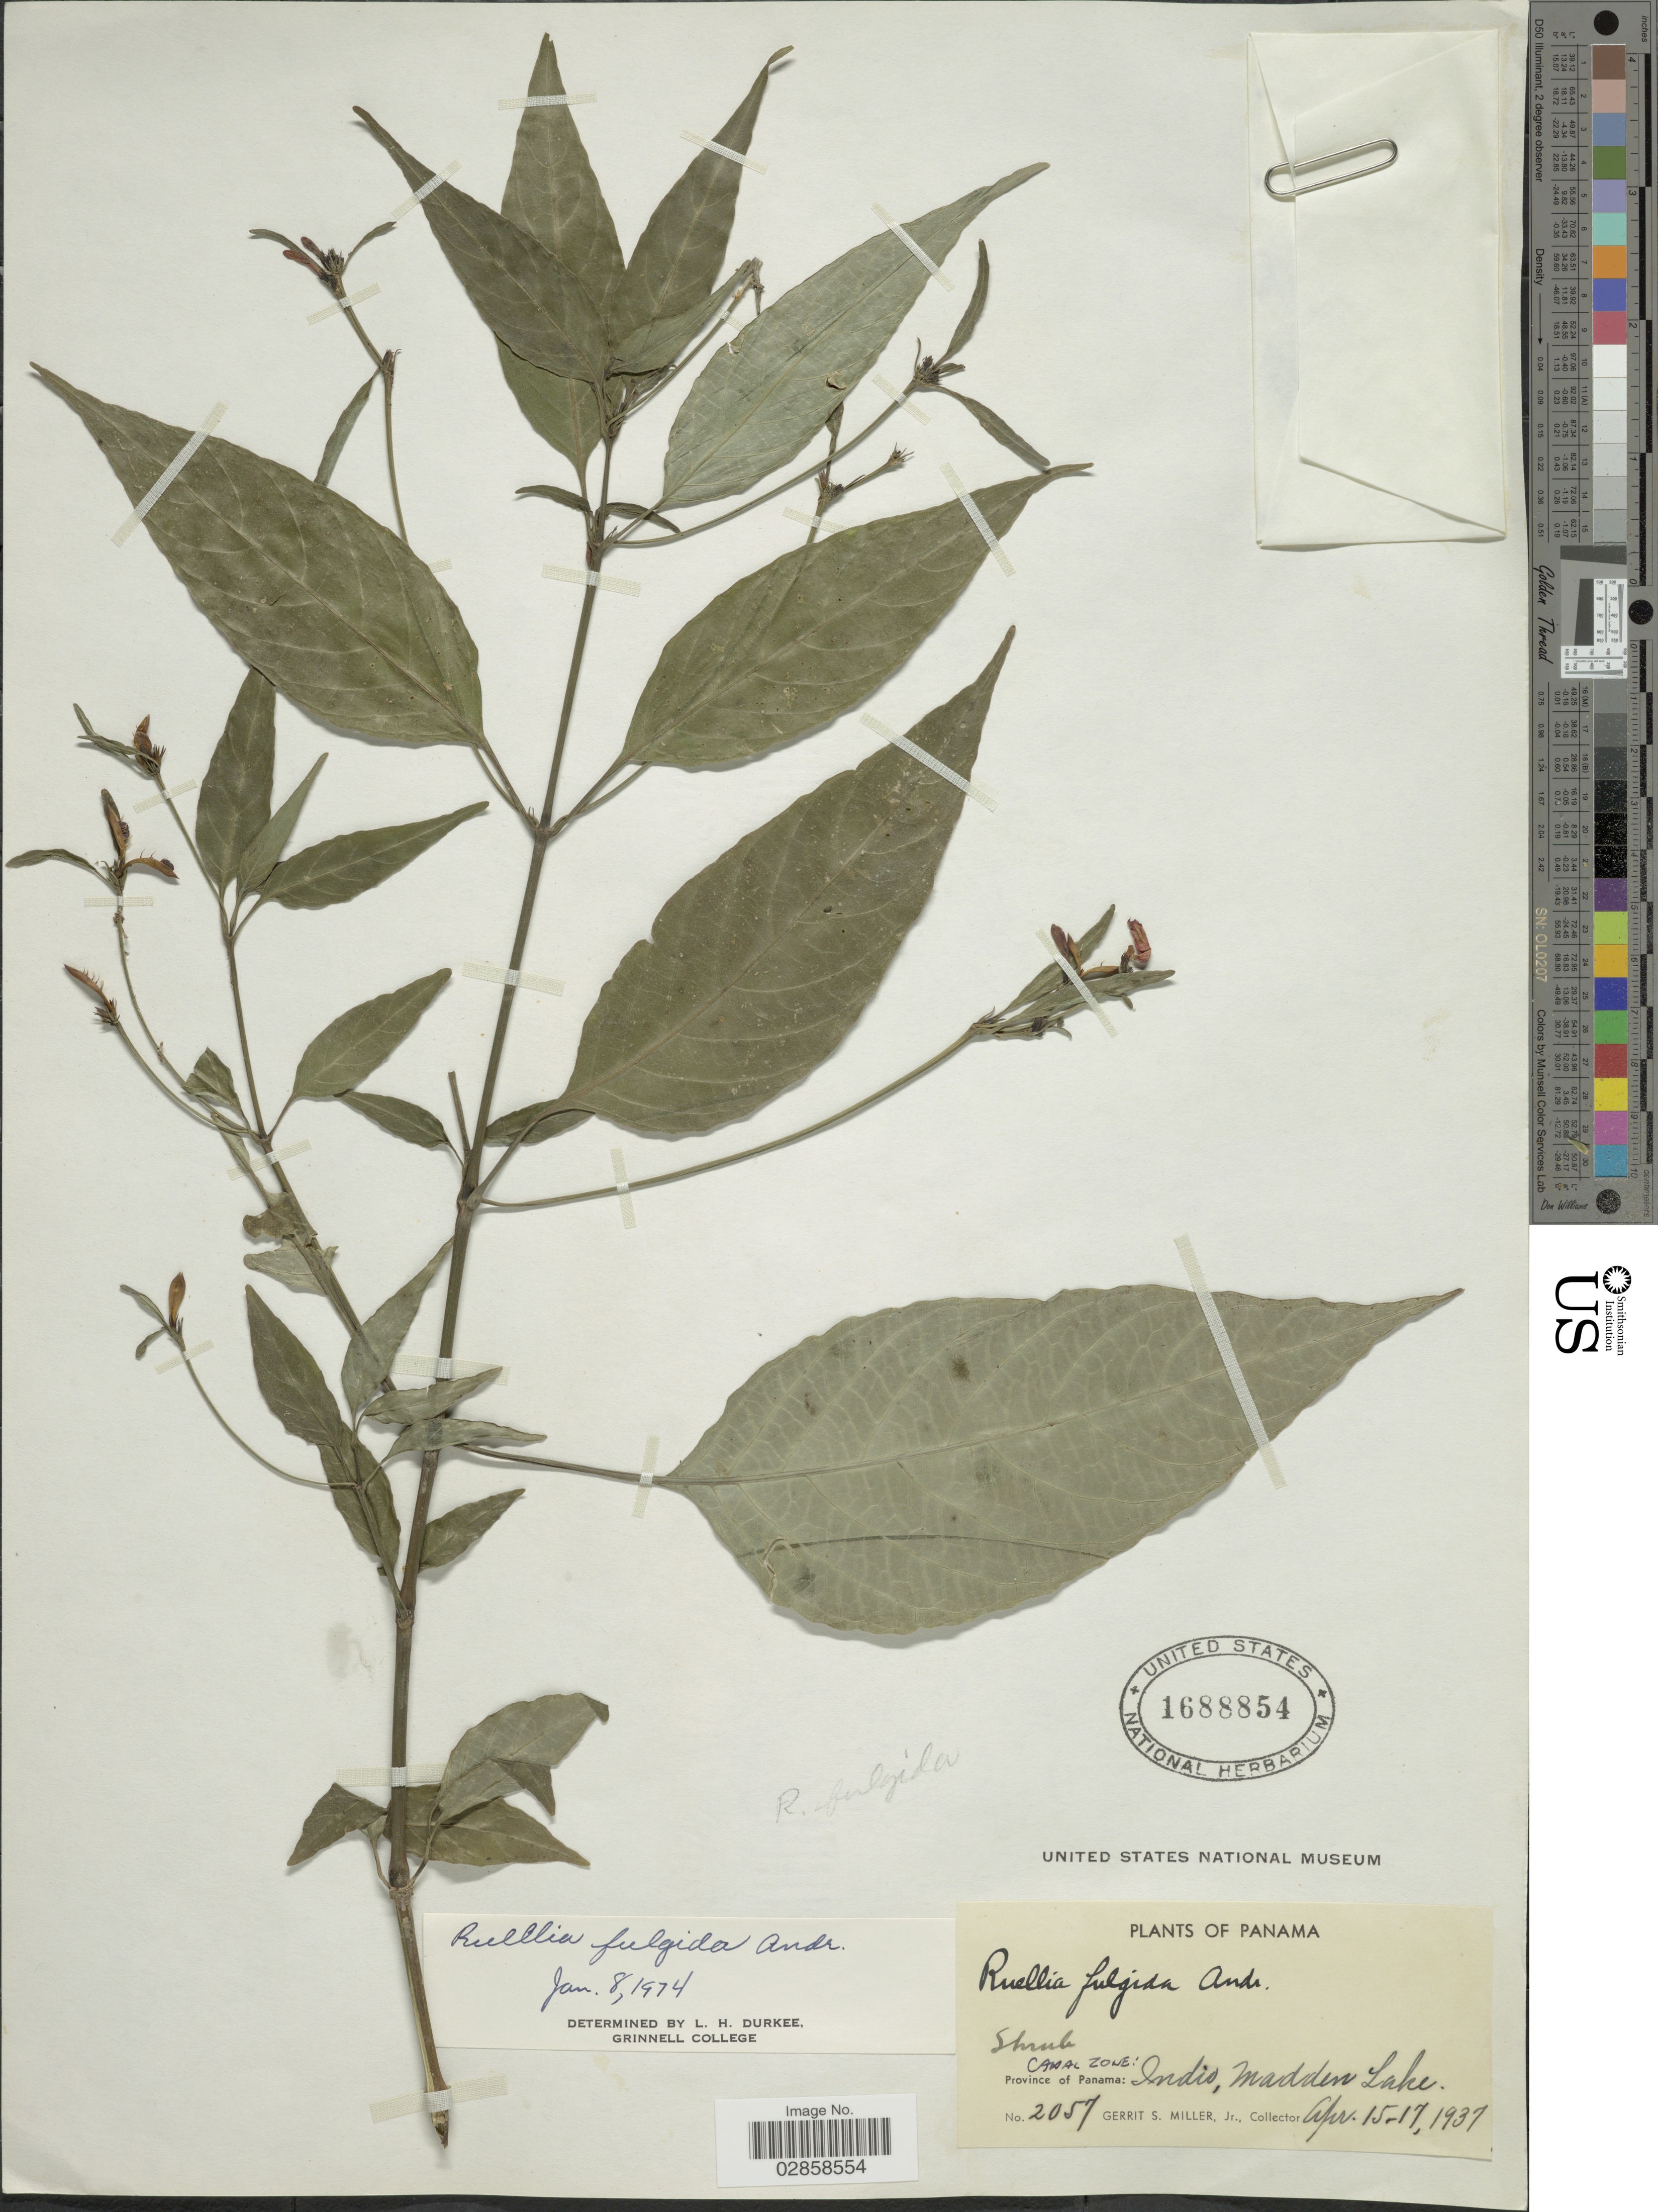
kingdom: Plantae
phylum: Tracheophyta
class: Magnoliopsida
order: Lamiales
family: Acanthaceae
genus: Ruellia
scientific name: Ruellia fulgida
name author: Andrews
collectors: G. S. Miller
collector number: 2057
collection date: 1937-04-15/1937-04-17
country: Panama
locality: Canal Zone: Province of Panama: Indio, Madden Lake.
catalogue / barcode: US 1688854